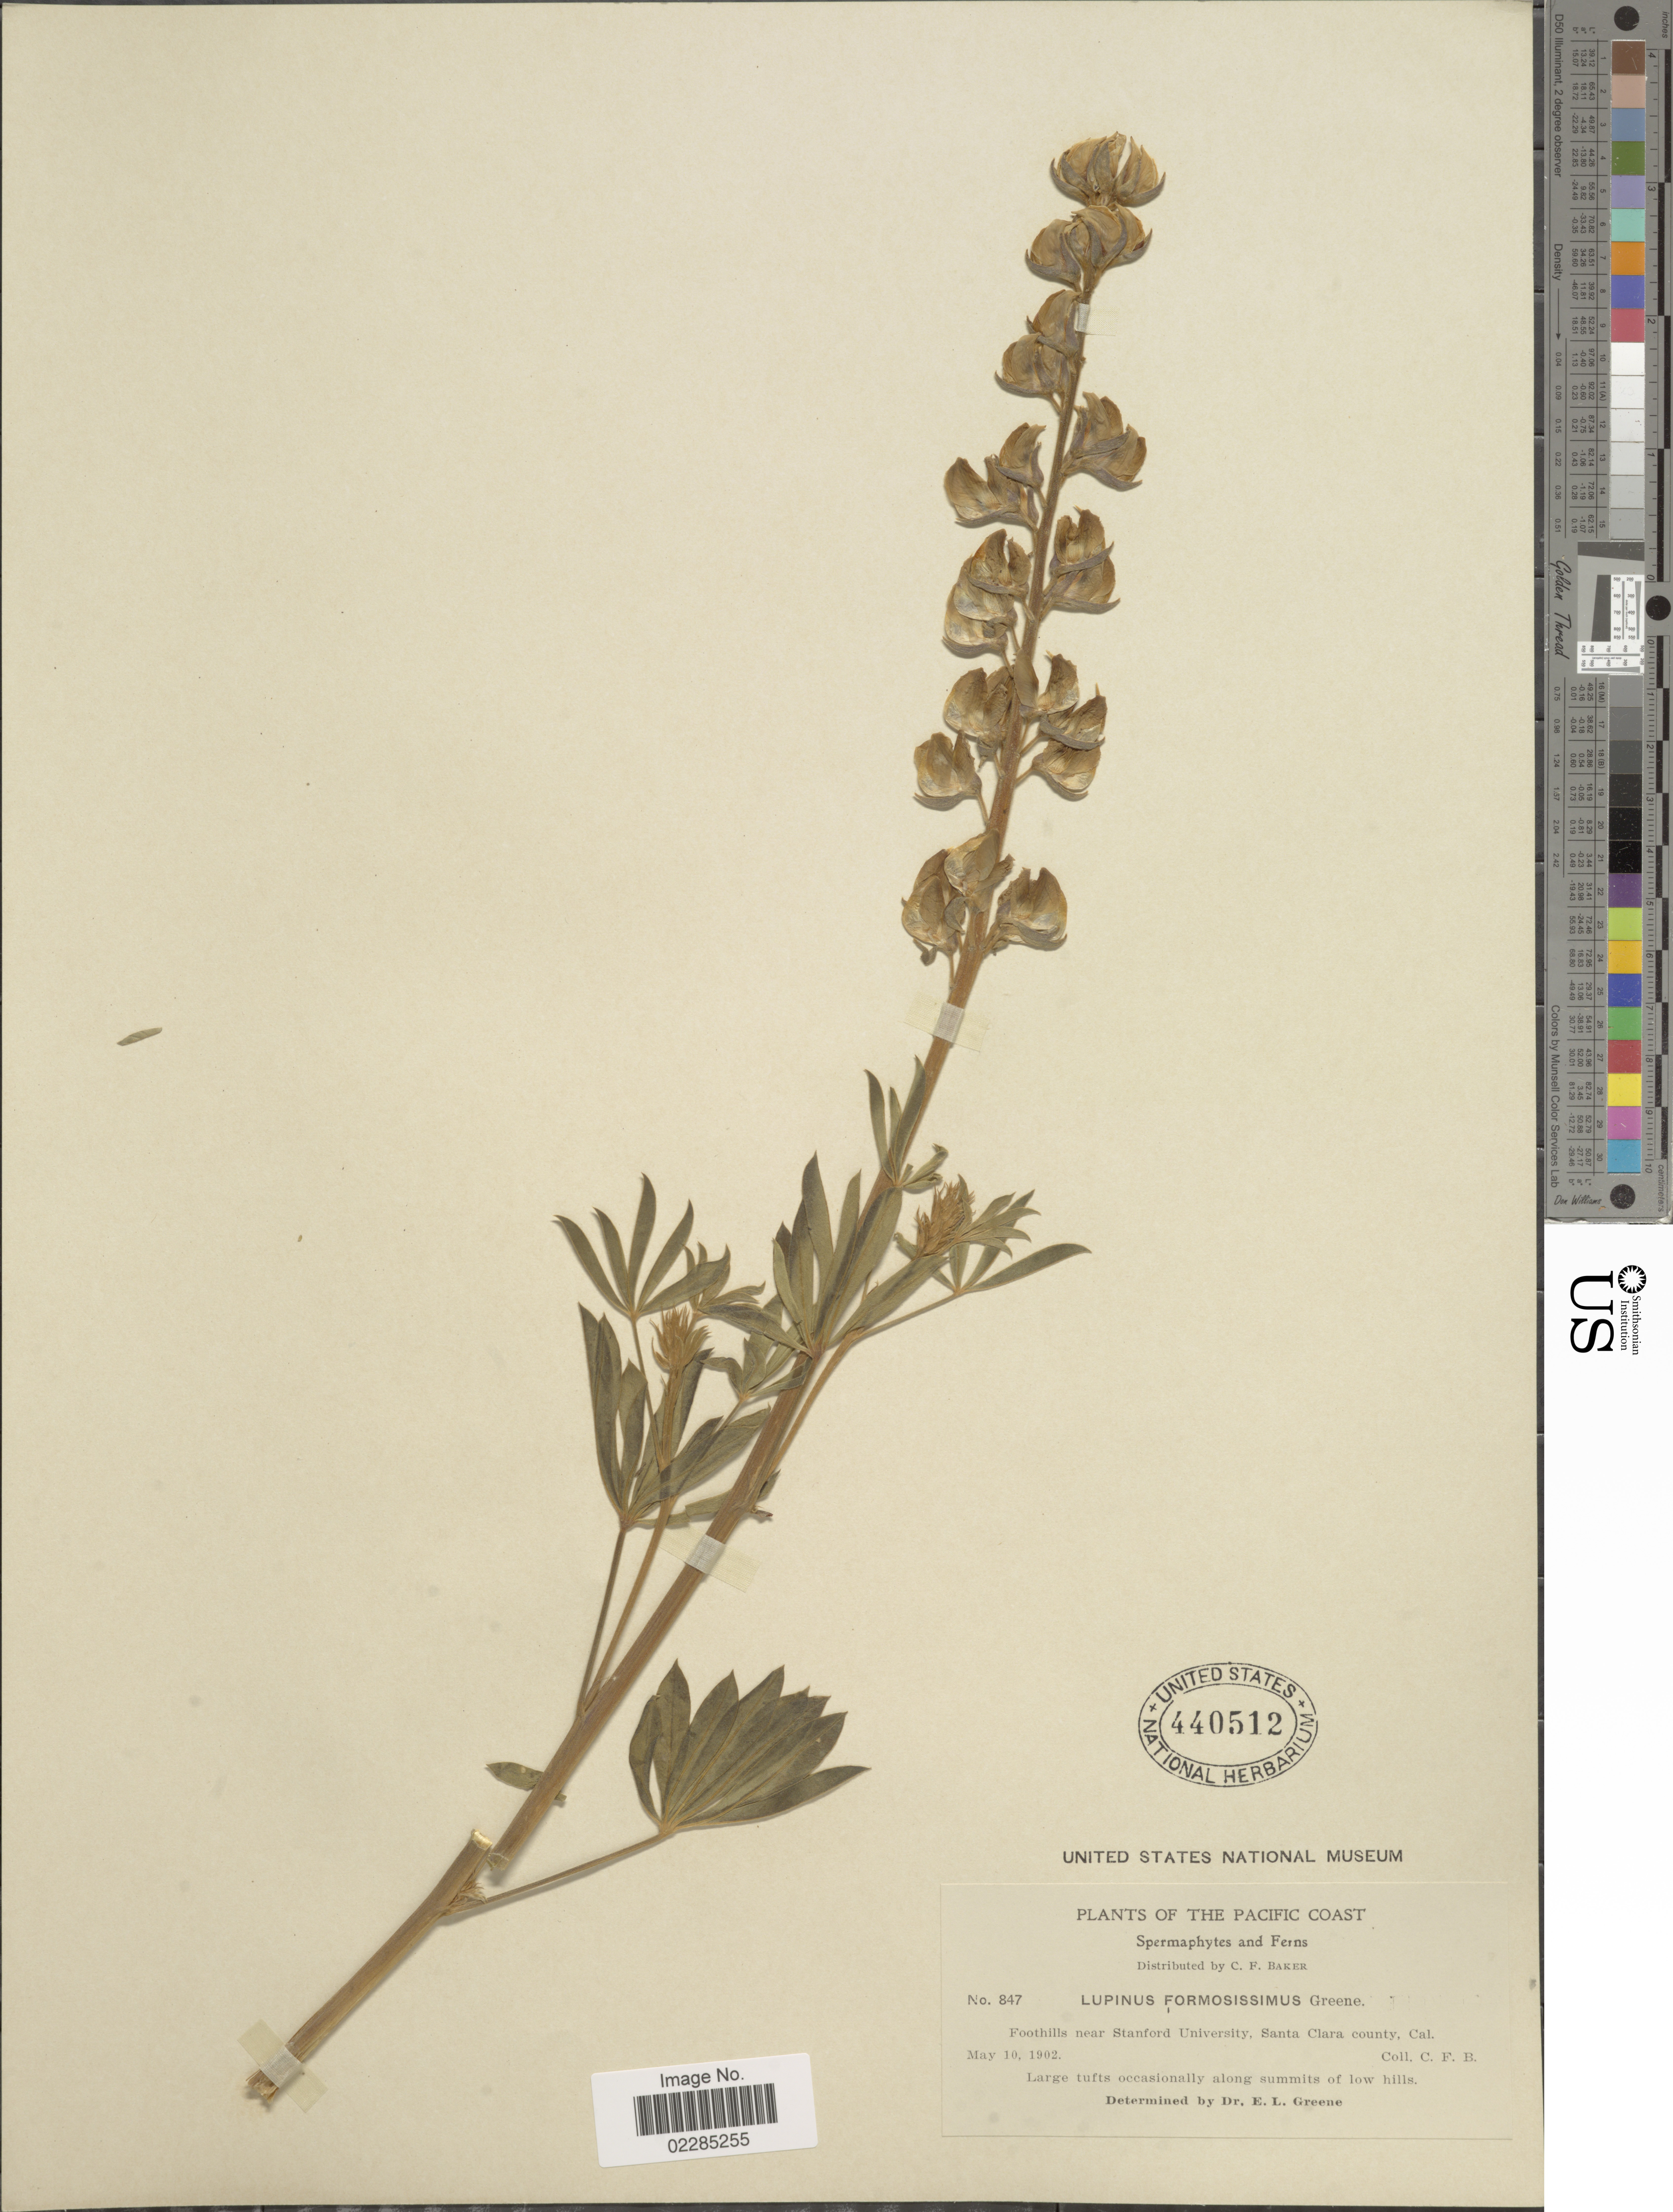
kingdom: Plantae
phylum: Tracheophyta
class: Magnoliopsida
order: Fabales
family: Fabaceae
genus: Lupinus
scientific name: Lupinus formosus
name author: Greene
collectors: F. C. Baker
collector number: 847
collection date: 1902-05-10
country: United States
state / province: California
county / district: Santa Clara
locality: Pacific Coast. Foothills near Stanford University, Santa Clara County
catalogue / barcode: US 440512